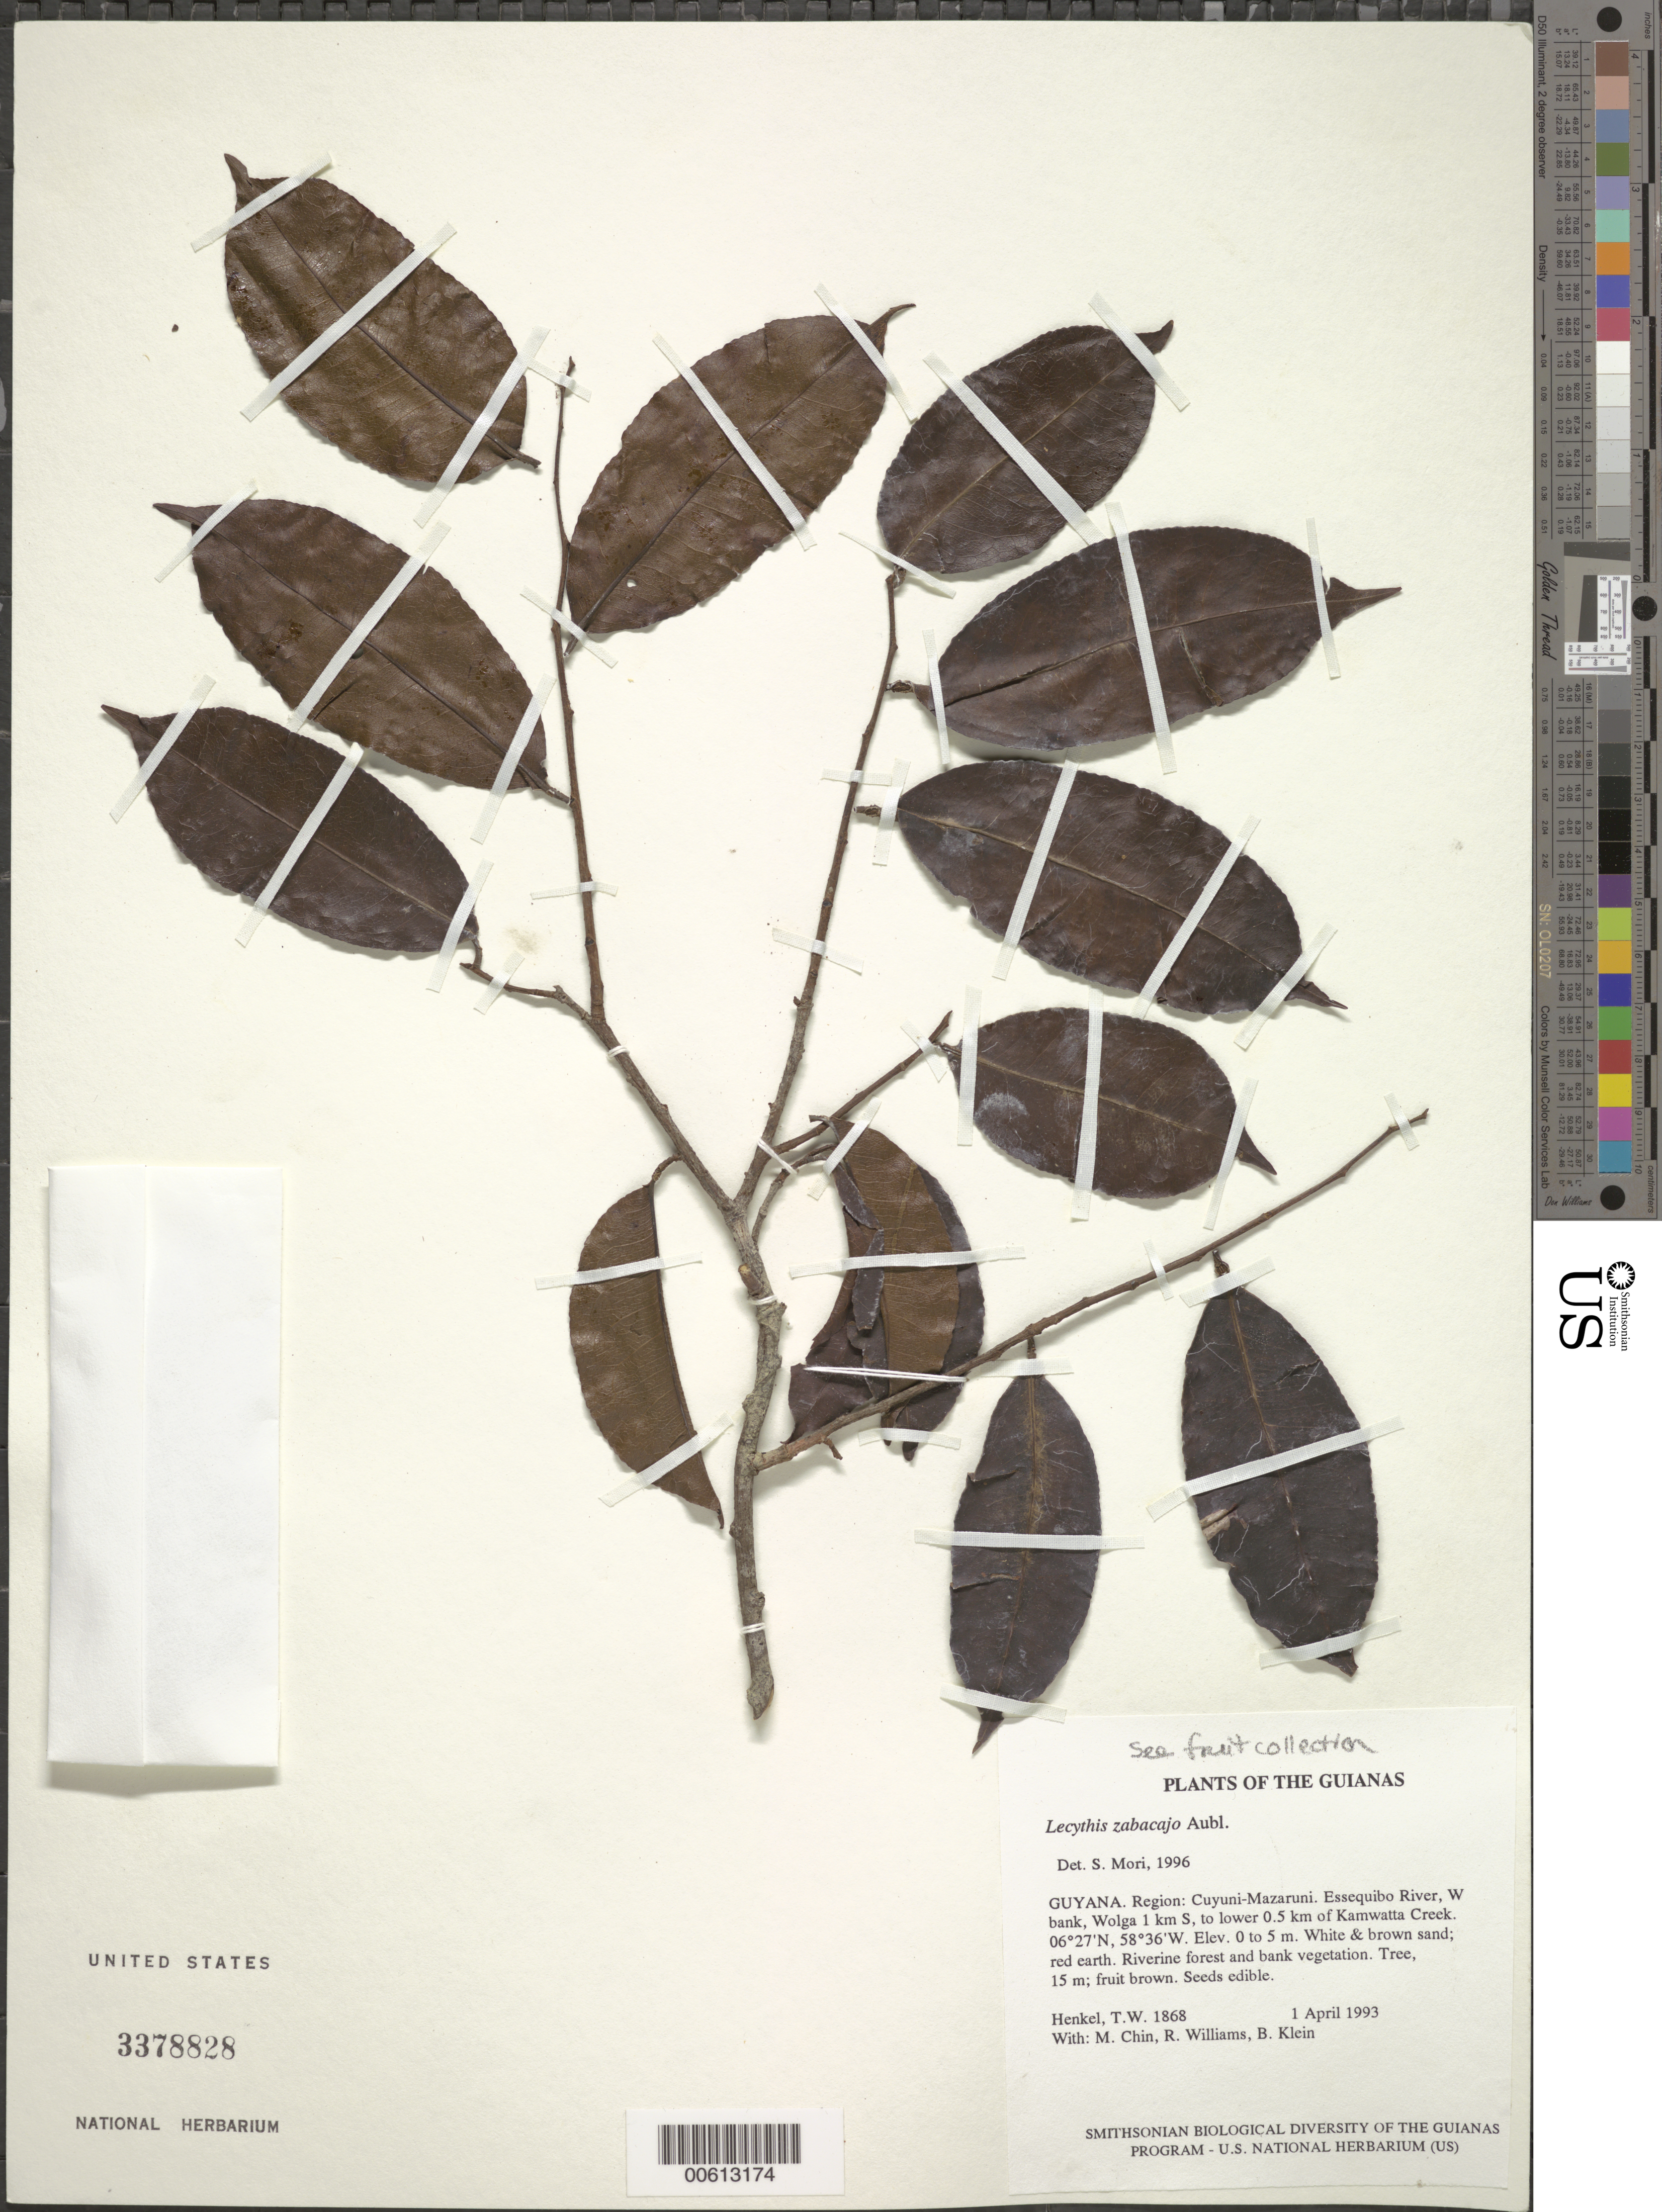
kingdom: Plantae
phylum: Tracheophyta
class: Magnoliopsida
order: Ericales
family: Lecythidaceae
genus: Lecythis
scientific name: Lecythis zabucajo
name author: Aubl.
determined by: Mori, Scott A.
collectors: T. Henkel, M. Chin, R. Williams & B. Klein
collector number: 1868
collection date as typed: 1 April 1993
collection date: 1993-04-01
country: Guyana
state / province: Cuyuni-Mazaruni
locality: Essequibo River, W bank, Wolga 1 km S, to lower 0.5 km of Kamwatta Creek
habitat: White & brown sand; red earth. Riverine forest and bank vegetation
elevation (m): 0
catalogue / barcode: US 3378828